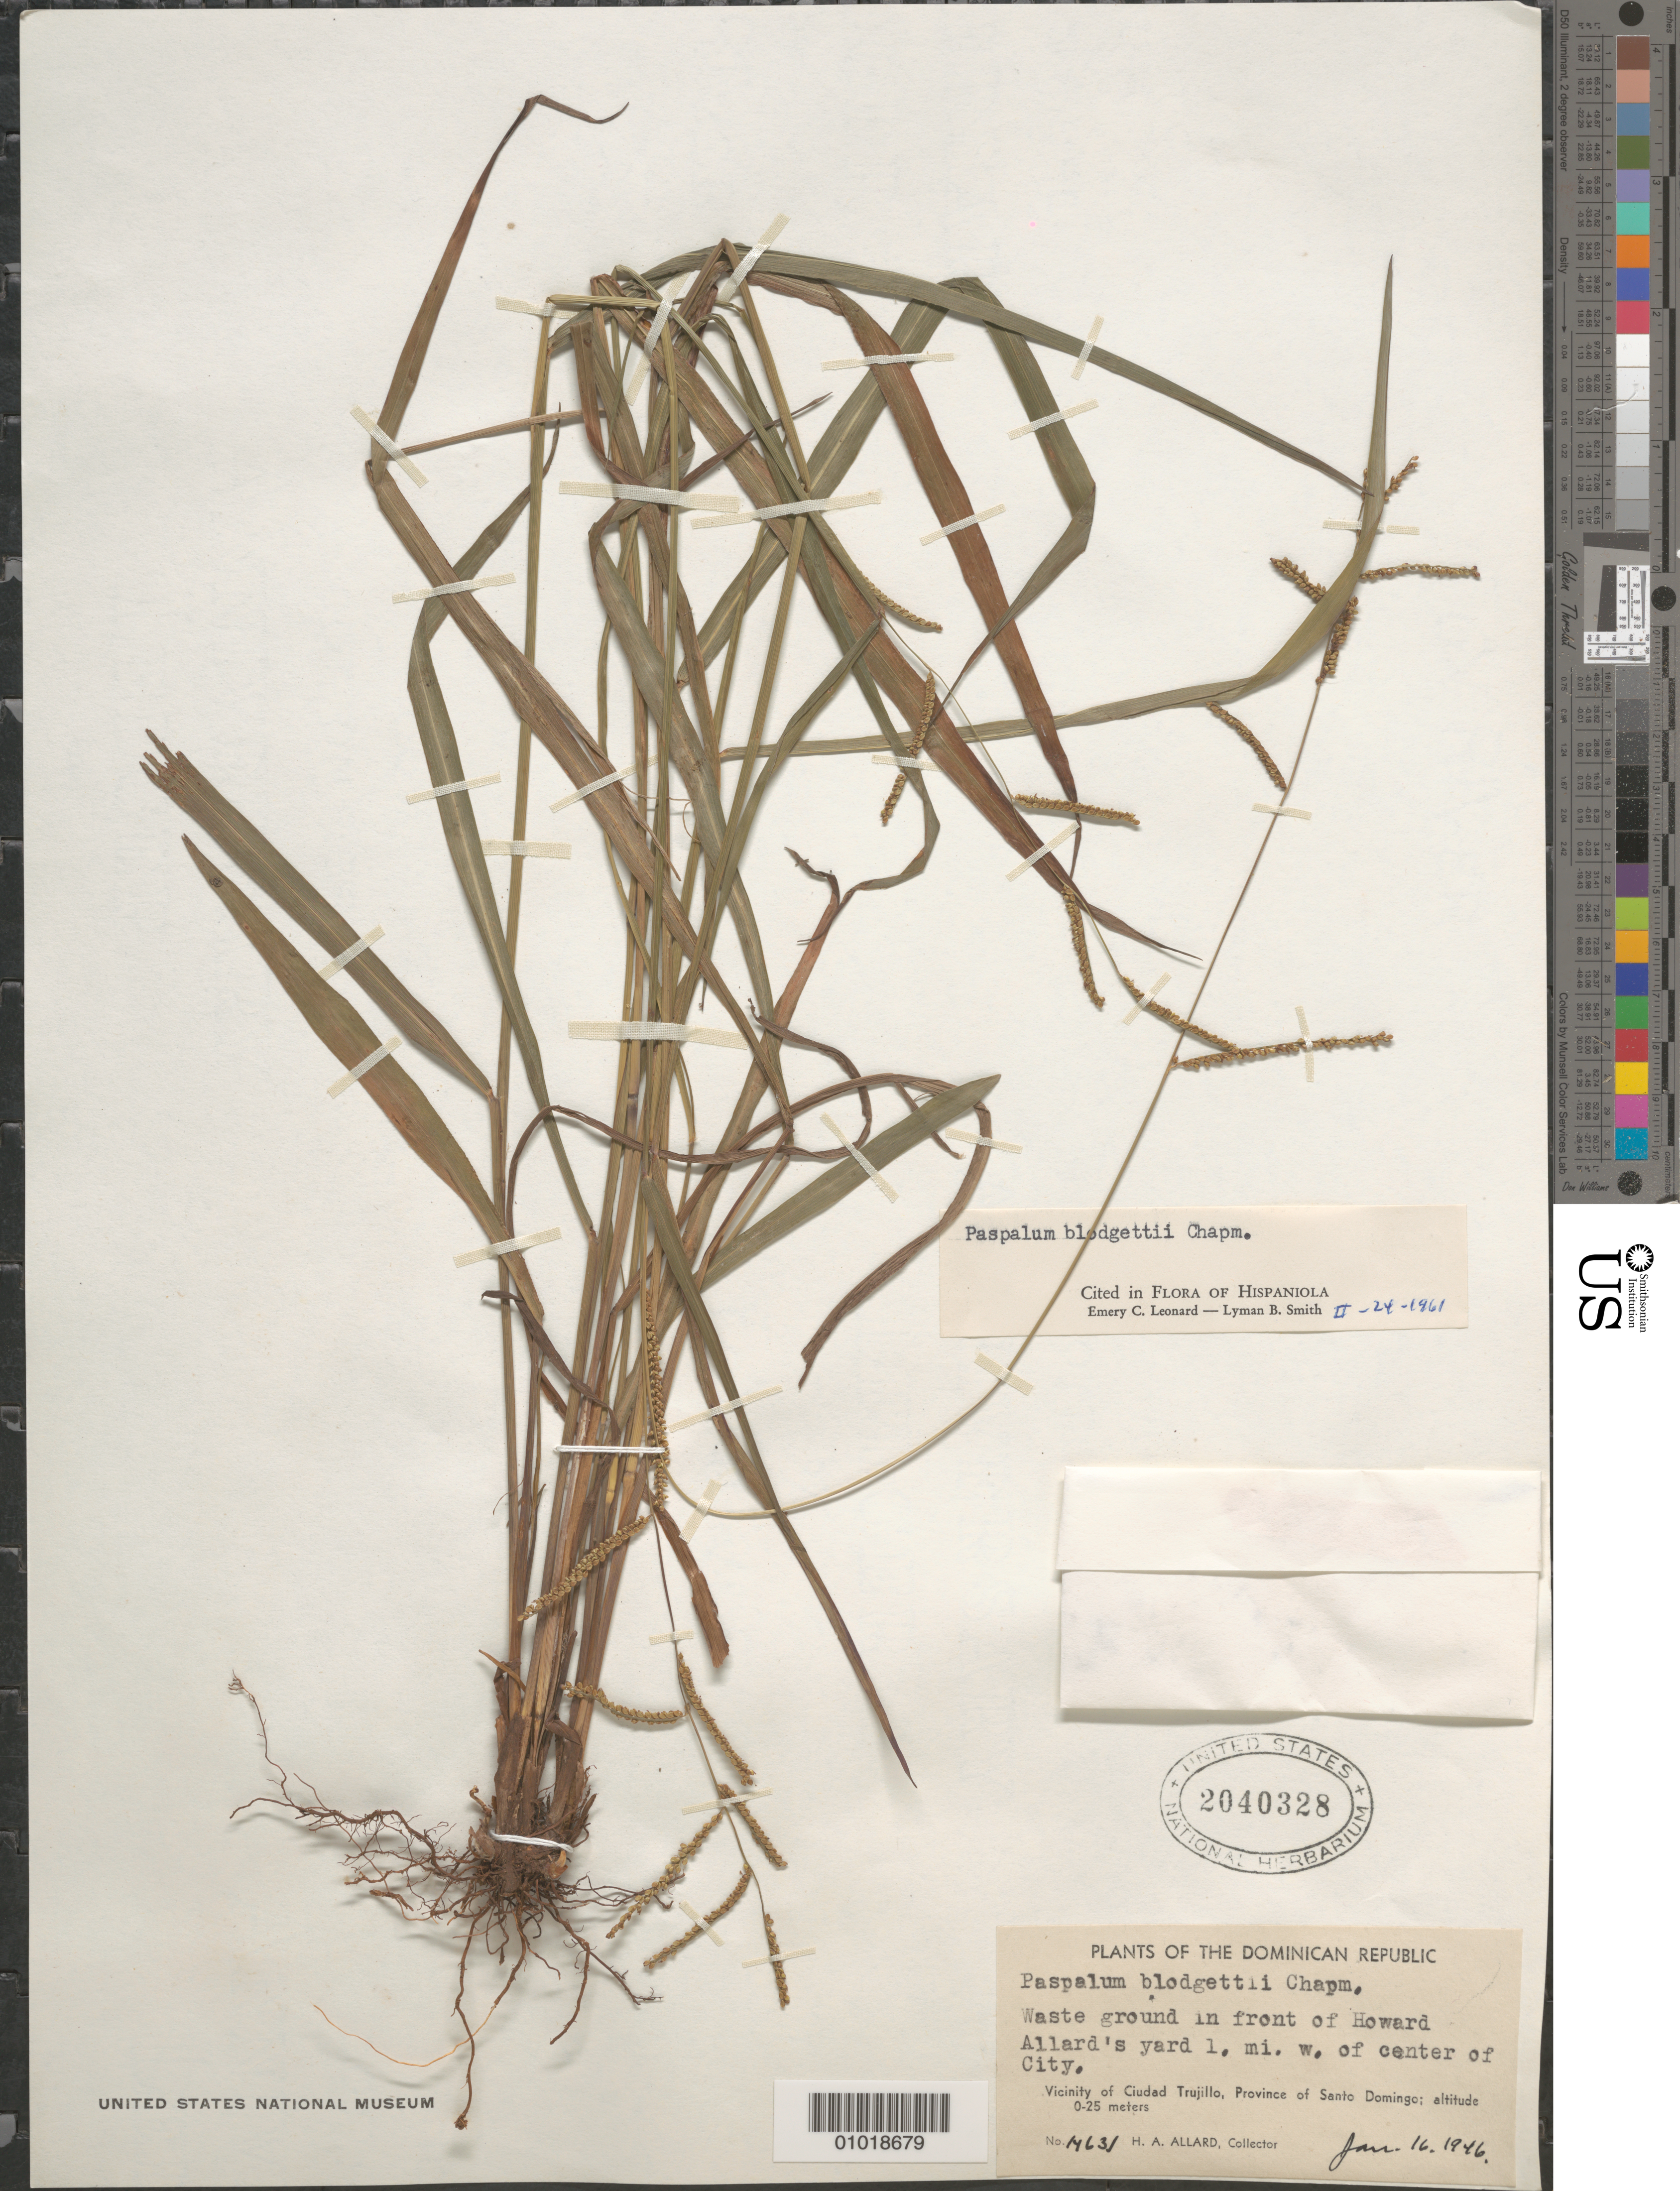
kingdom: Plantae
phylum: Tracheophyta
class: Liliopsida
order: Poales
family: Poaceae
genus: Paspalum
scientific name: Paspalum blodgettii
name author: Chapm.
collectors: H. A. Allard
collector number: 14631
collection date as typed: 16 Jan 1946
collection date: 1946-01-16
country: Dominican Republic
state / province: Distrito Nacional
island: Hispaniola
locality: Waste gorund in front of Howard Allard's yard 1 mi W of center of city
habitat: waste ground in front of yard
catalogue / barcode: US 2040328